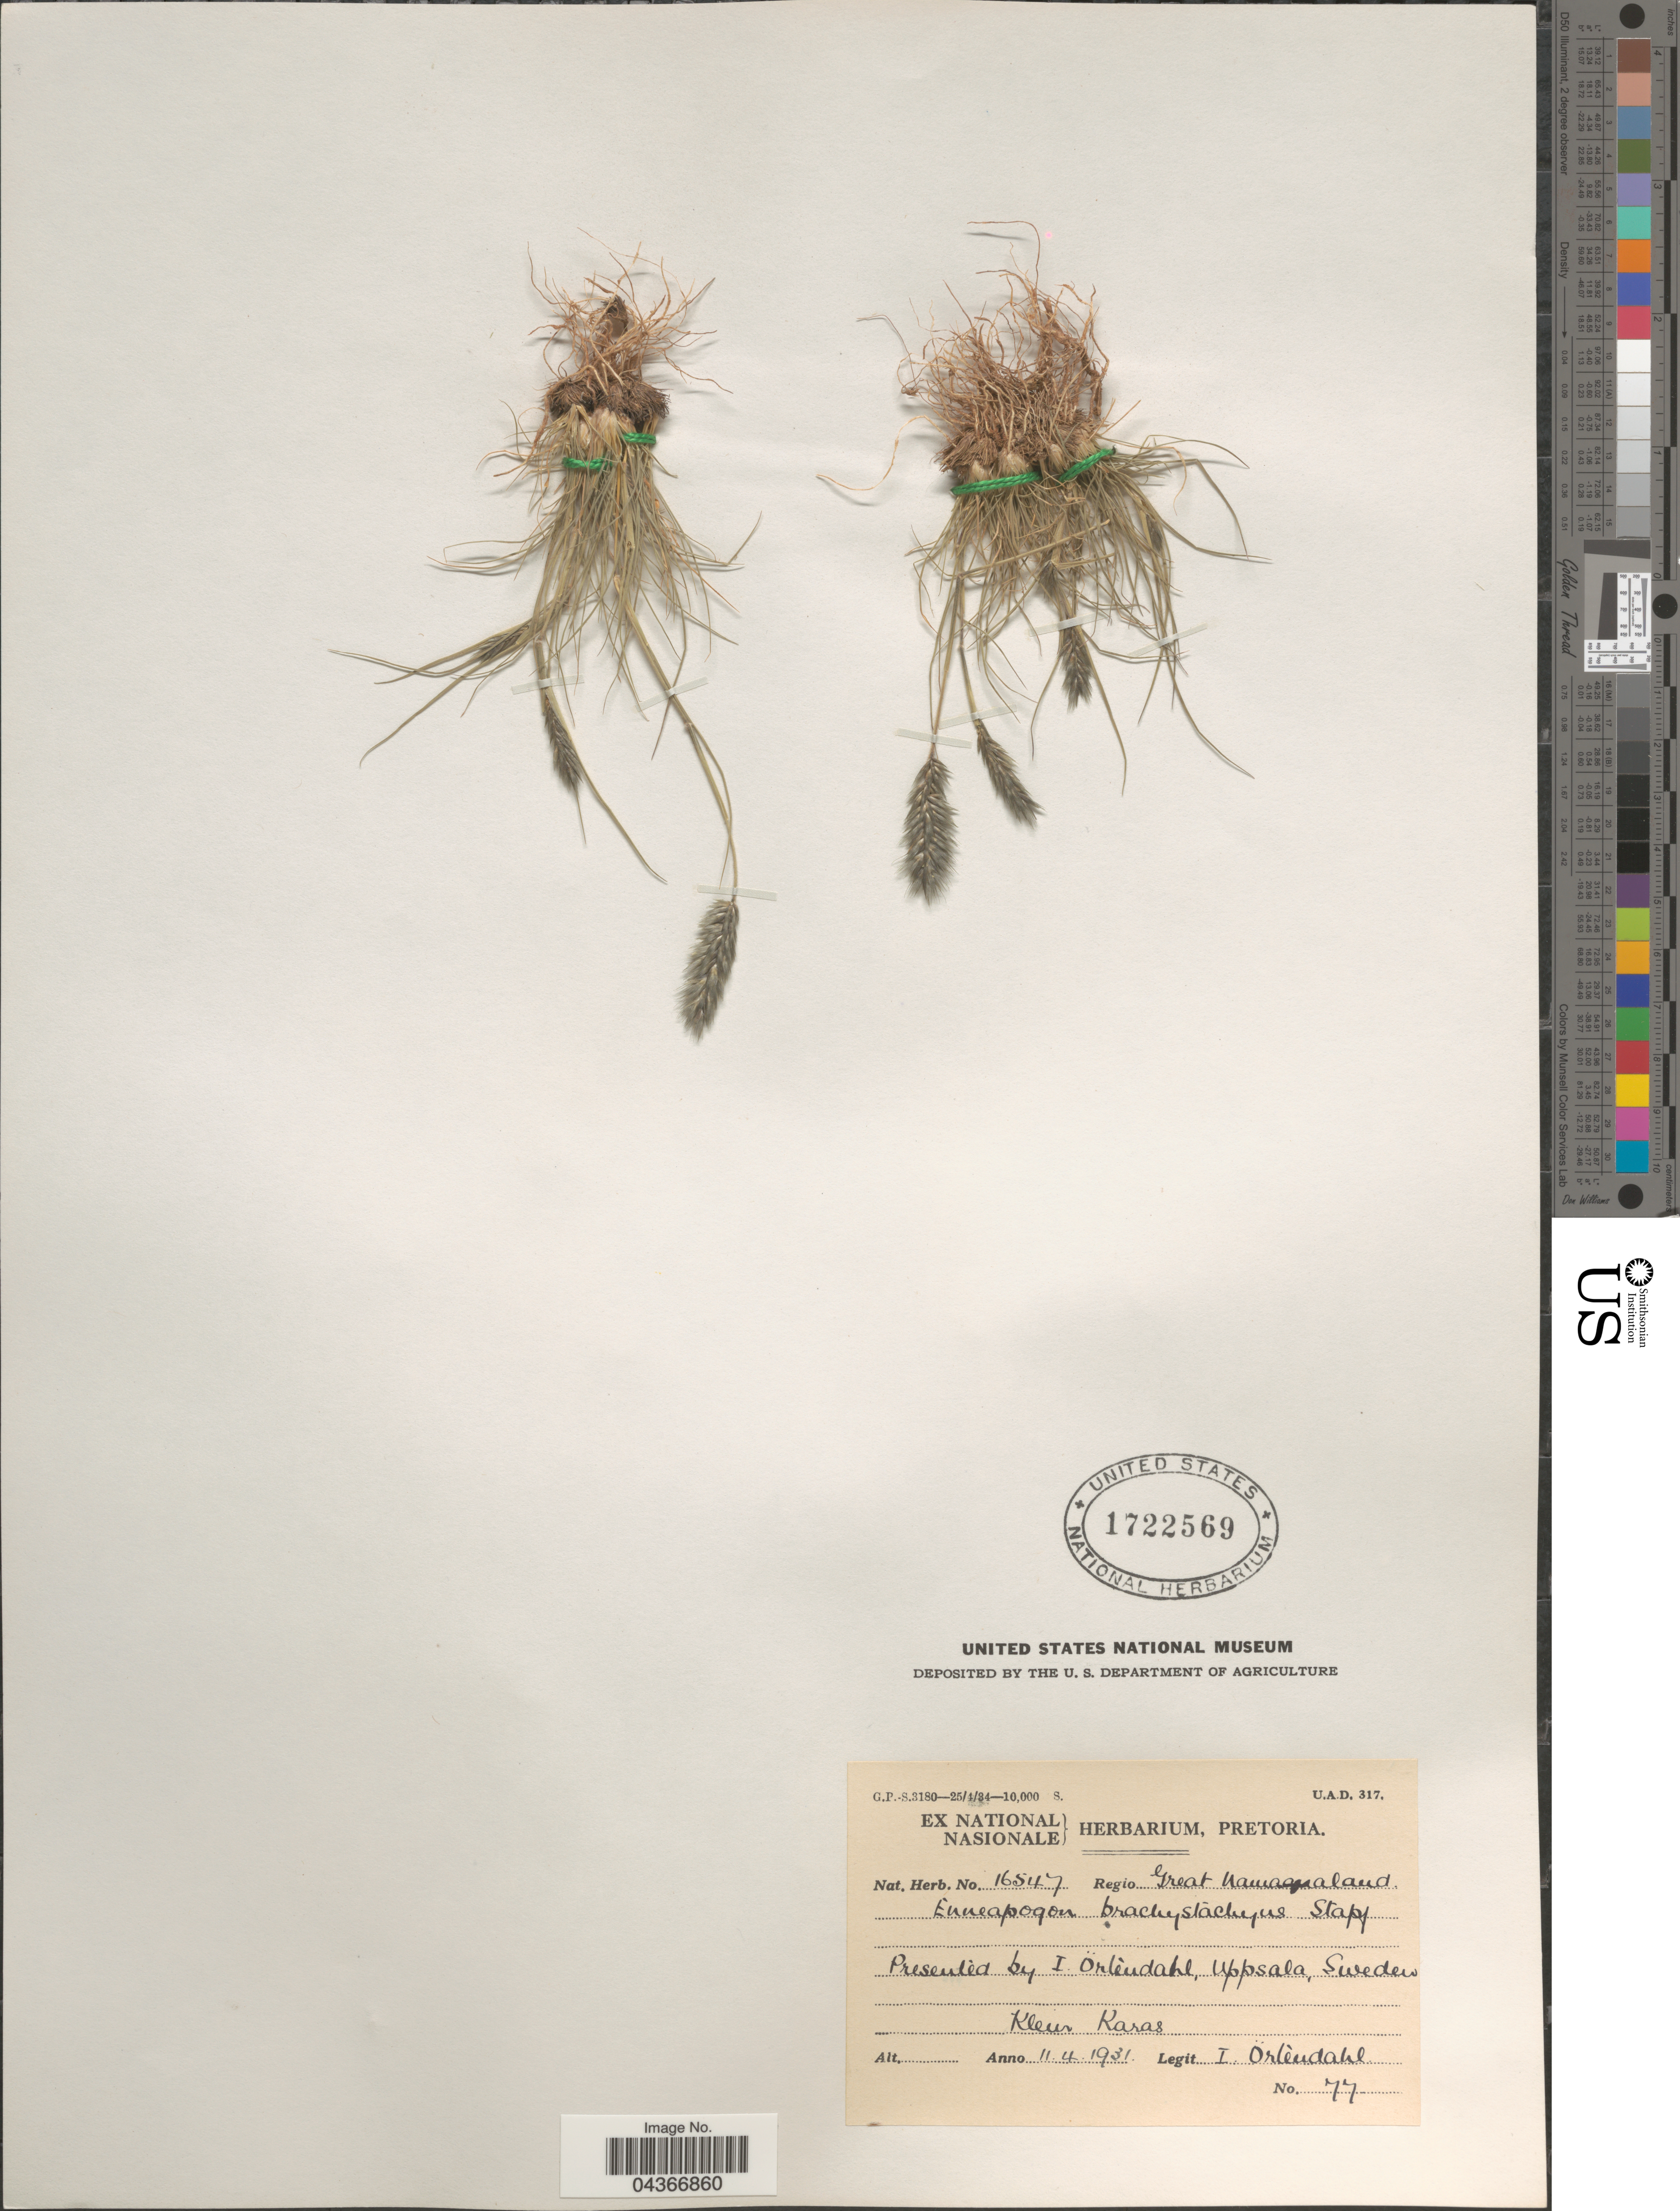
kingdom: Plantae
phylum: Tracheophyta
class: Liliopsida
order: Poales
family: Poaceae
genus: Enneapogon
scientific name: Enneapogon desvauxii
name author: P. Beauv.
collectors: I. Ortendahl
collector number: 77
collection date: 1931-04-11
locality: Regio Great Namaqualand.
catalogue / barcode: US 1722569